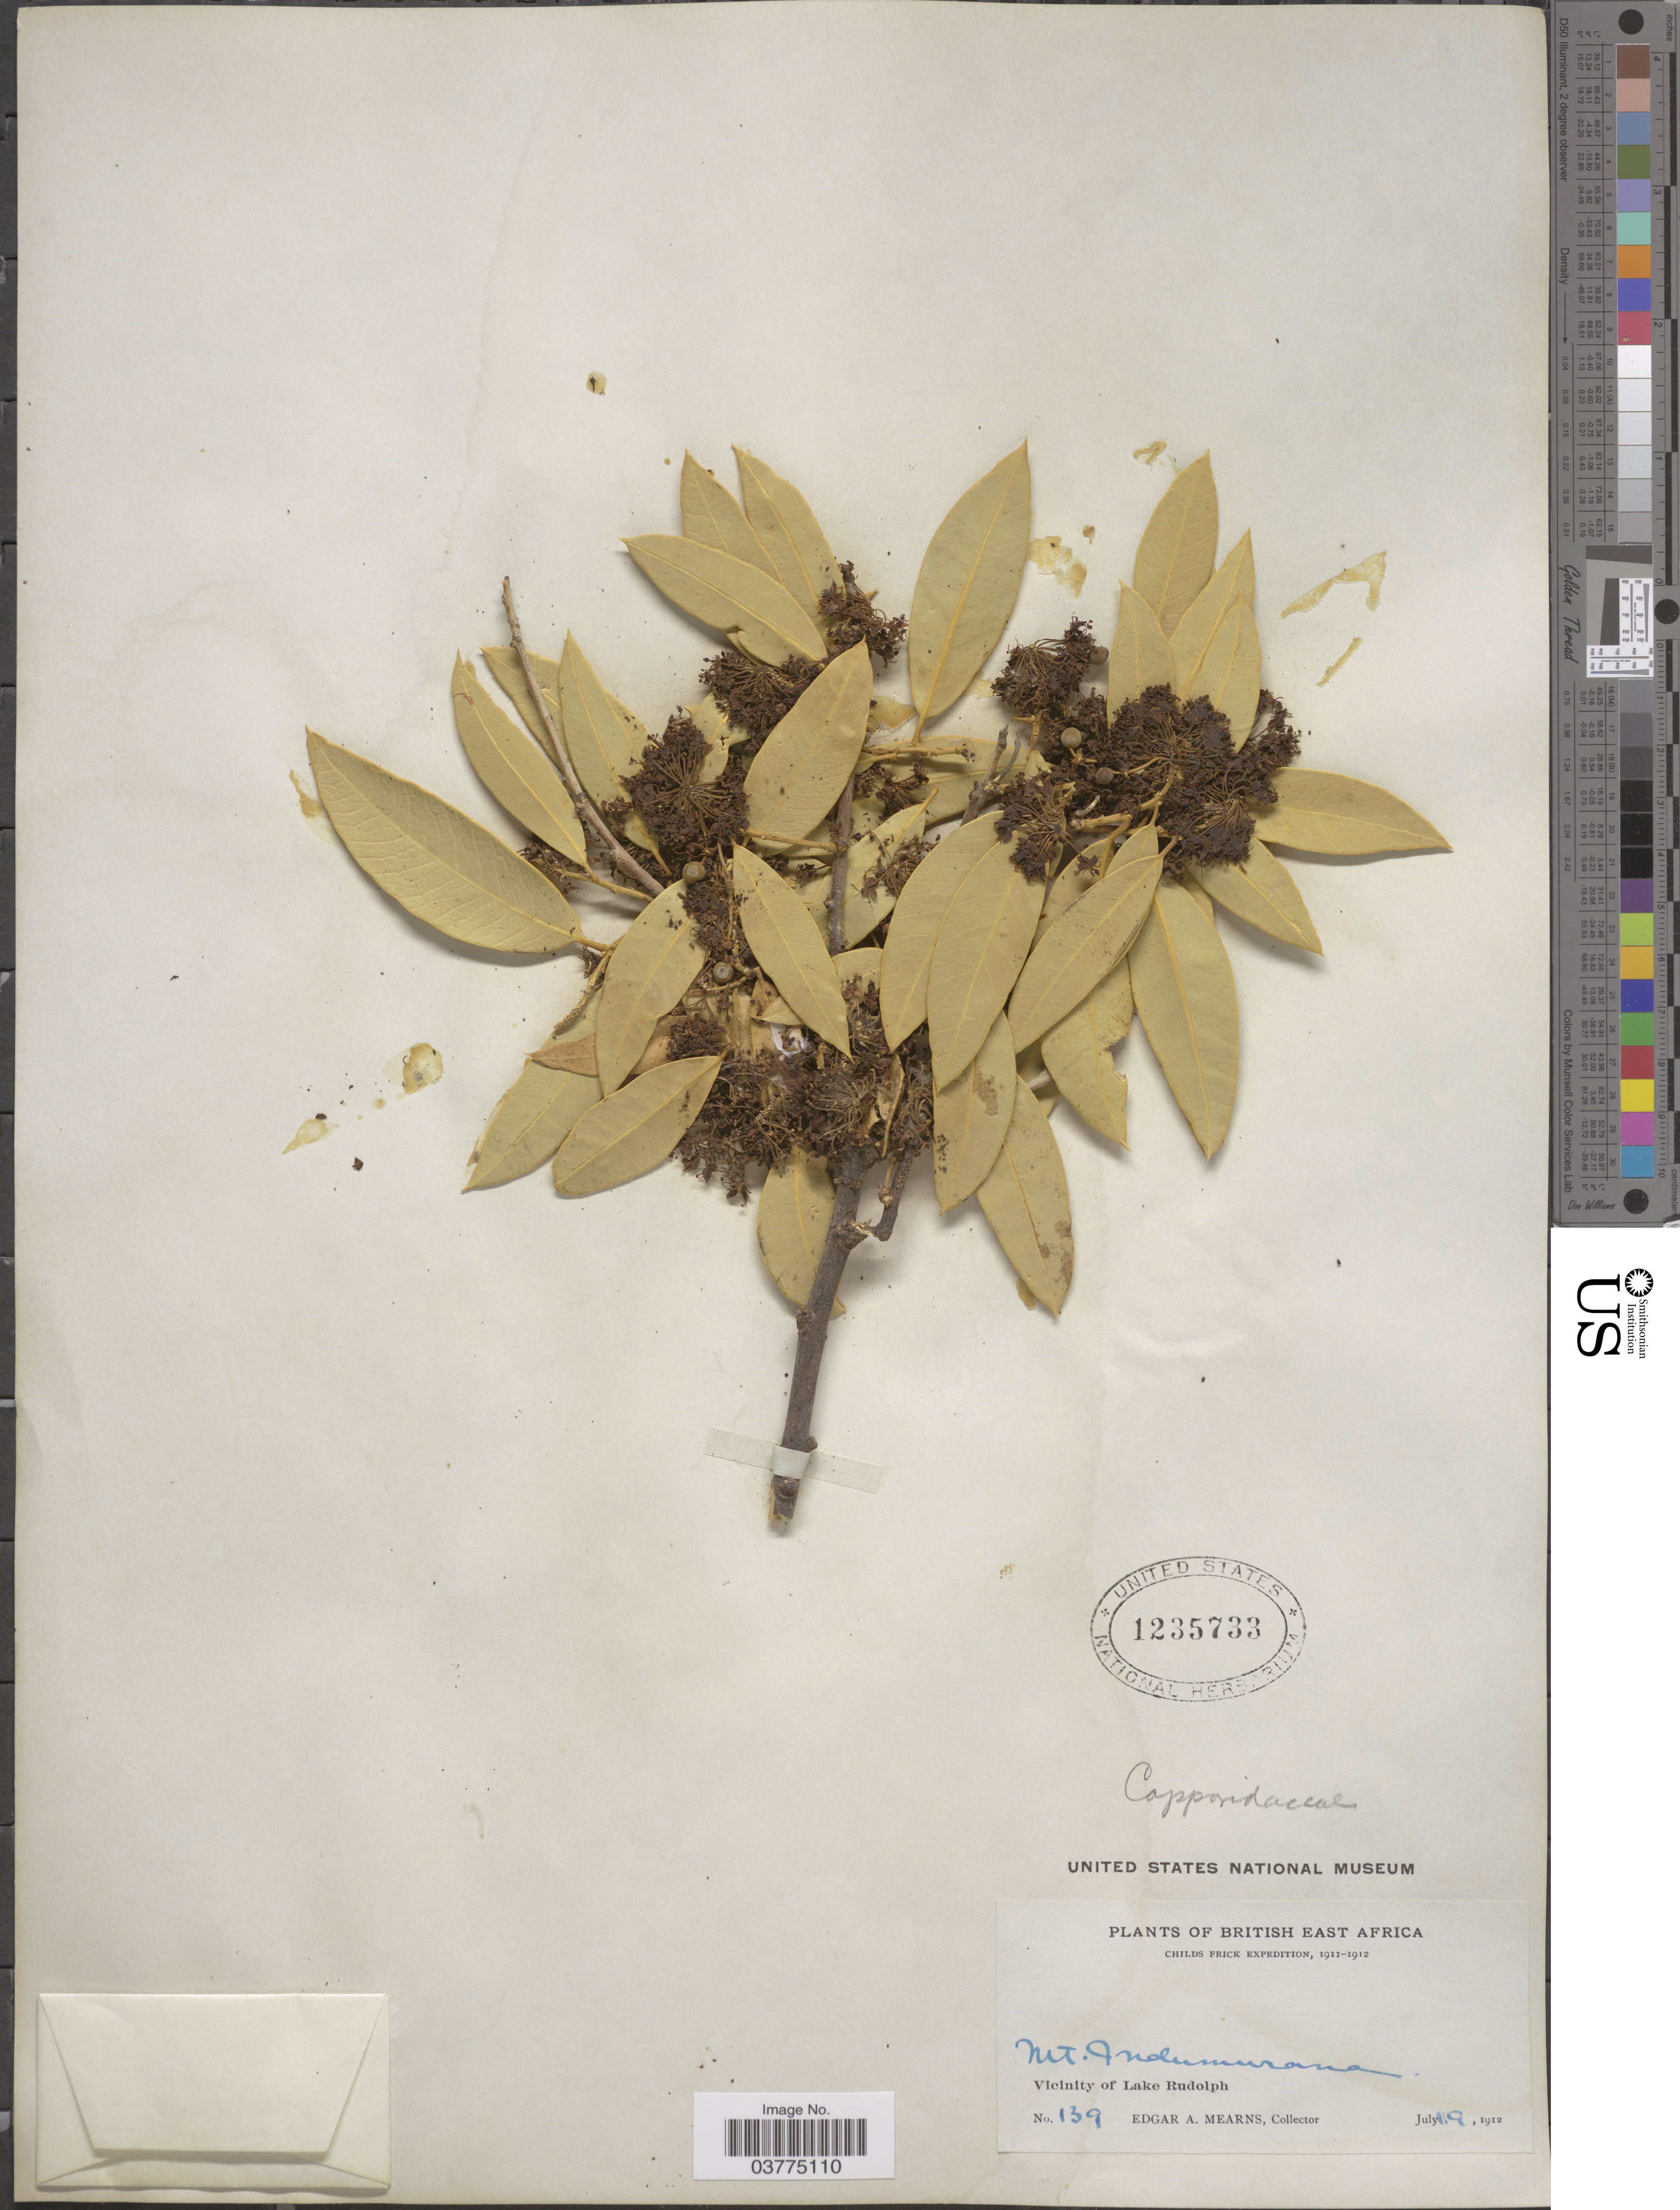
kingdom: Plantae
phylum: Tracheophyta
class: Magnoliopsida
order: Brassicales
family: Capparaceae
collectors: E. A. Mearns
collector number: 139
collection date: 1912-07-19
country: Kenya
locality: British East Africa. Mt. Indumurana [interpreted]. Vicinity of Lake Rudolph.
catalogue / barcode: US 1235733